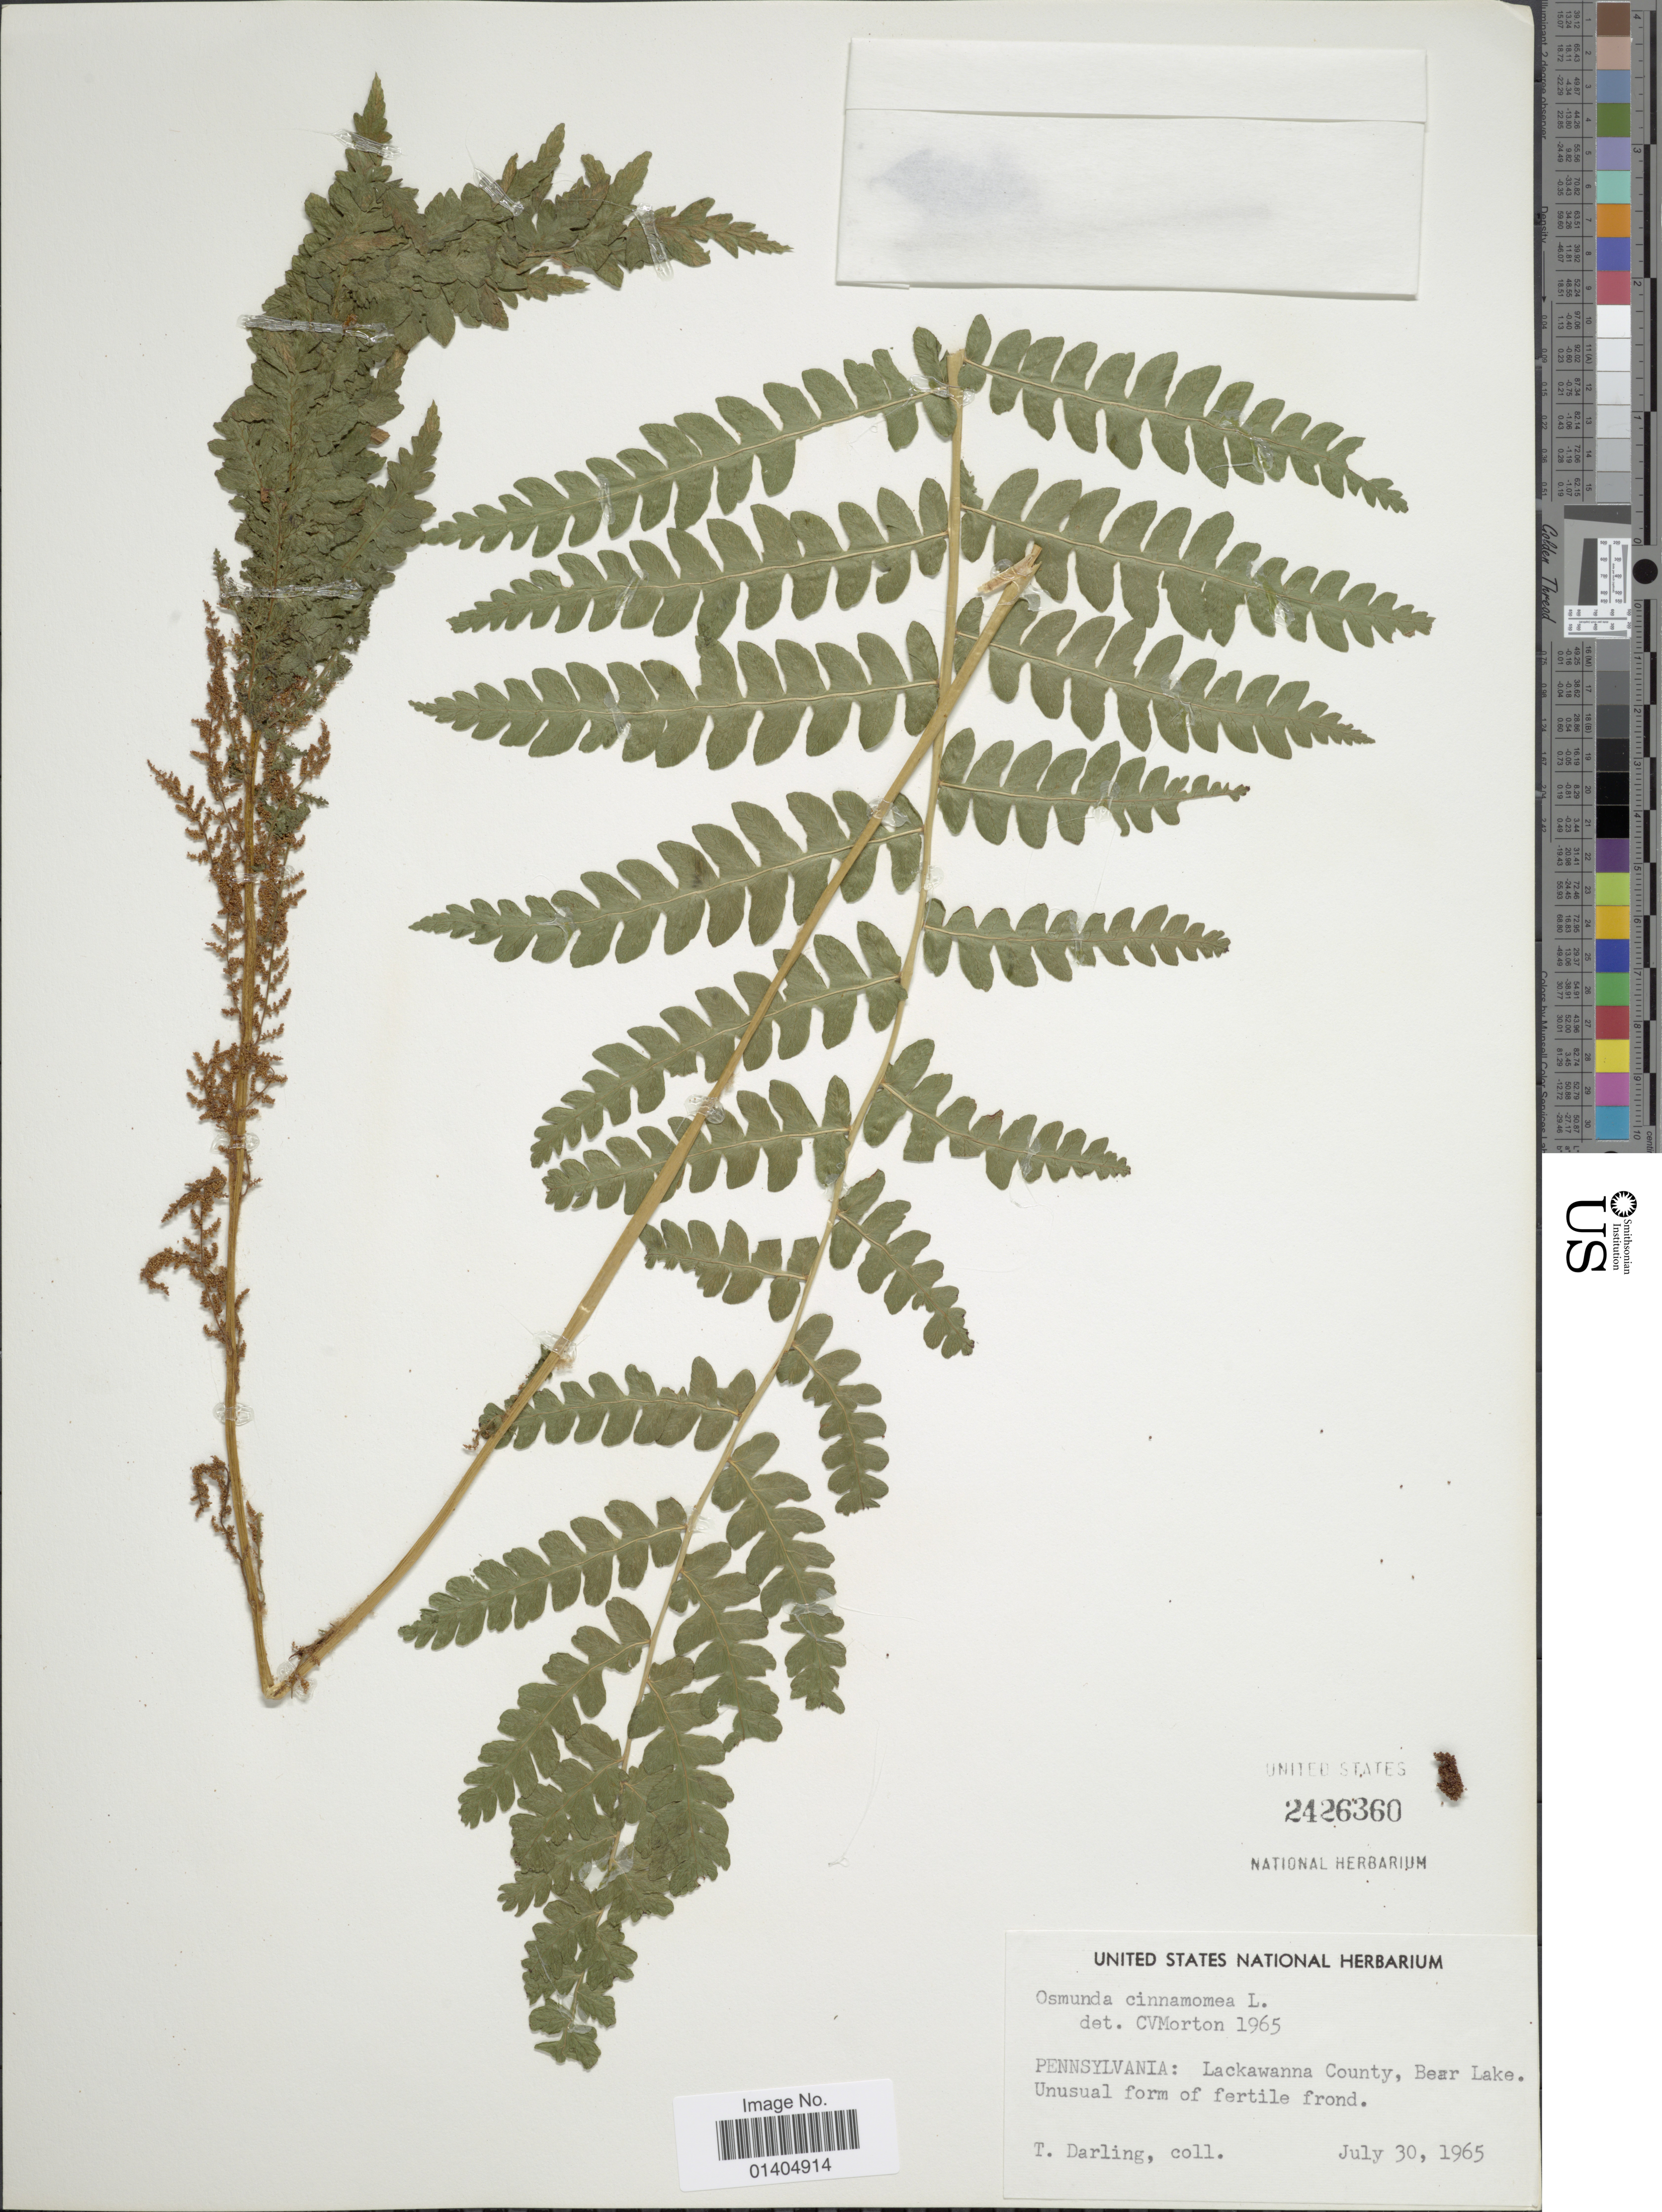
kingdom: Plantae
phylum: Tracheophyta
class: Polypodiopsida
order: Osmundales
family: Osmundaceae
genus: Osmundastrum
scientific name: Osmundastrum cinnamomeum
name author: (L.) C. Presl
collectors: T. Darling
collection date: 1965-07-30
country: United States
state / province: Pennsylvania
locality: Lackawanna County, Bear Lake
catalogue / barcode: US 2426360